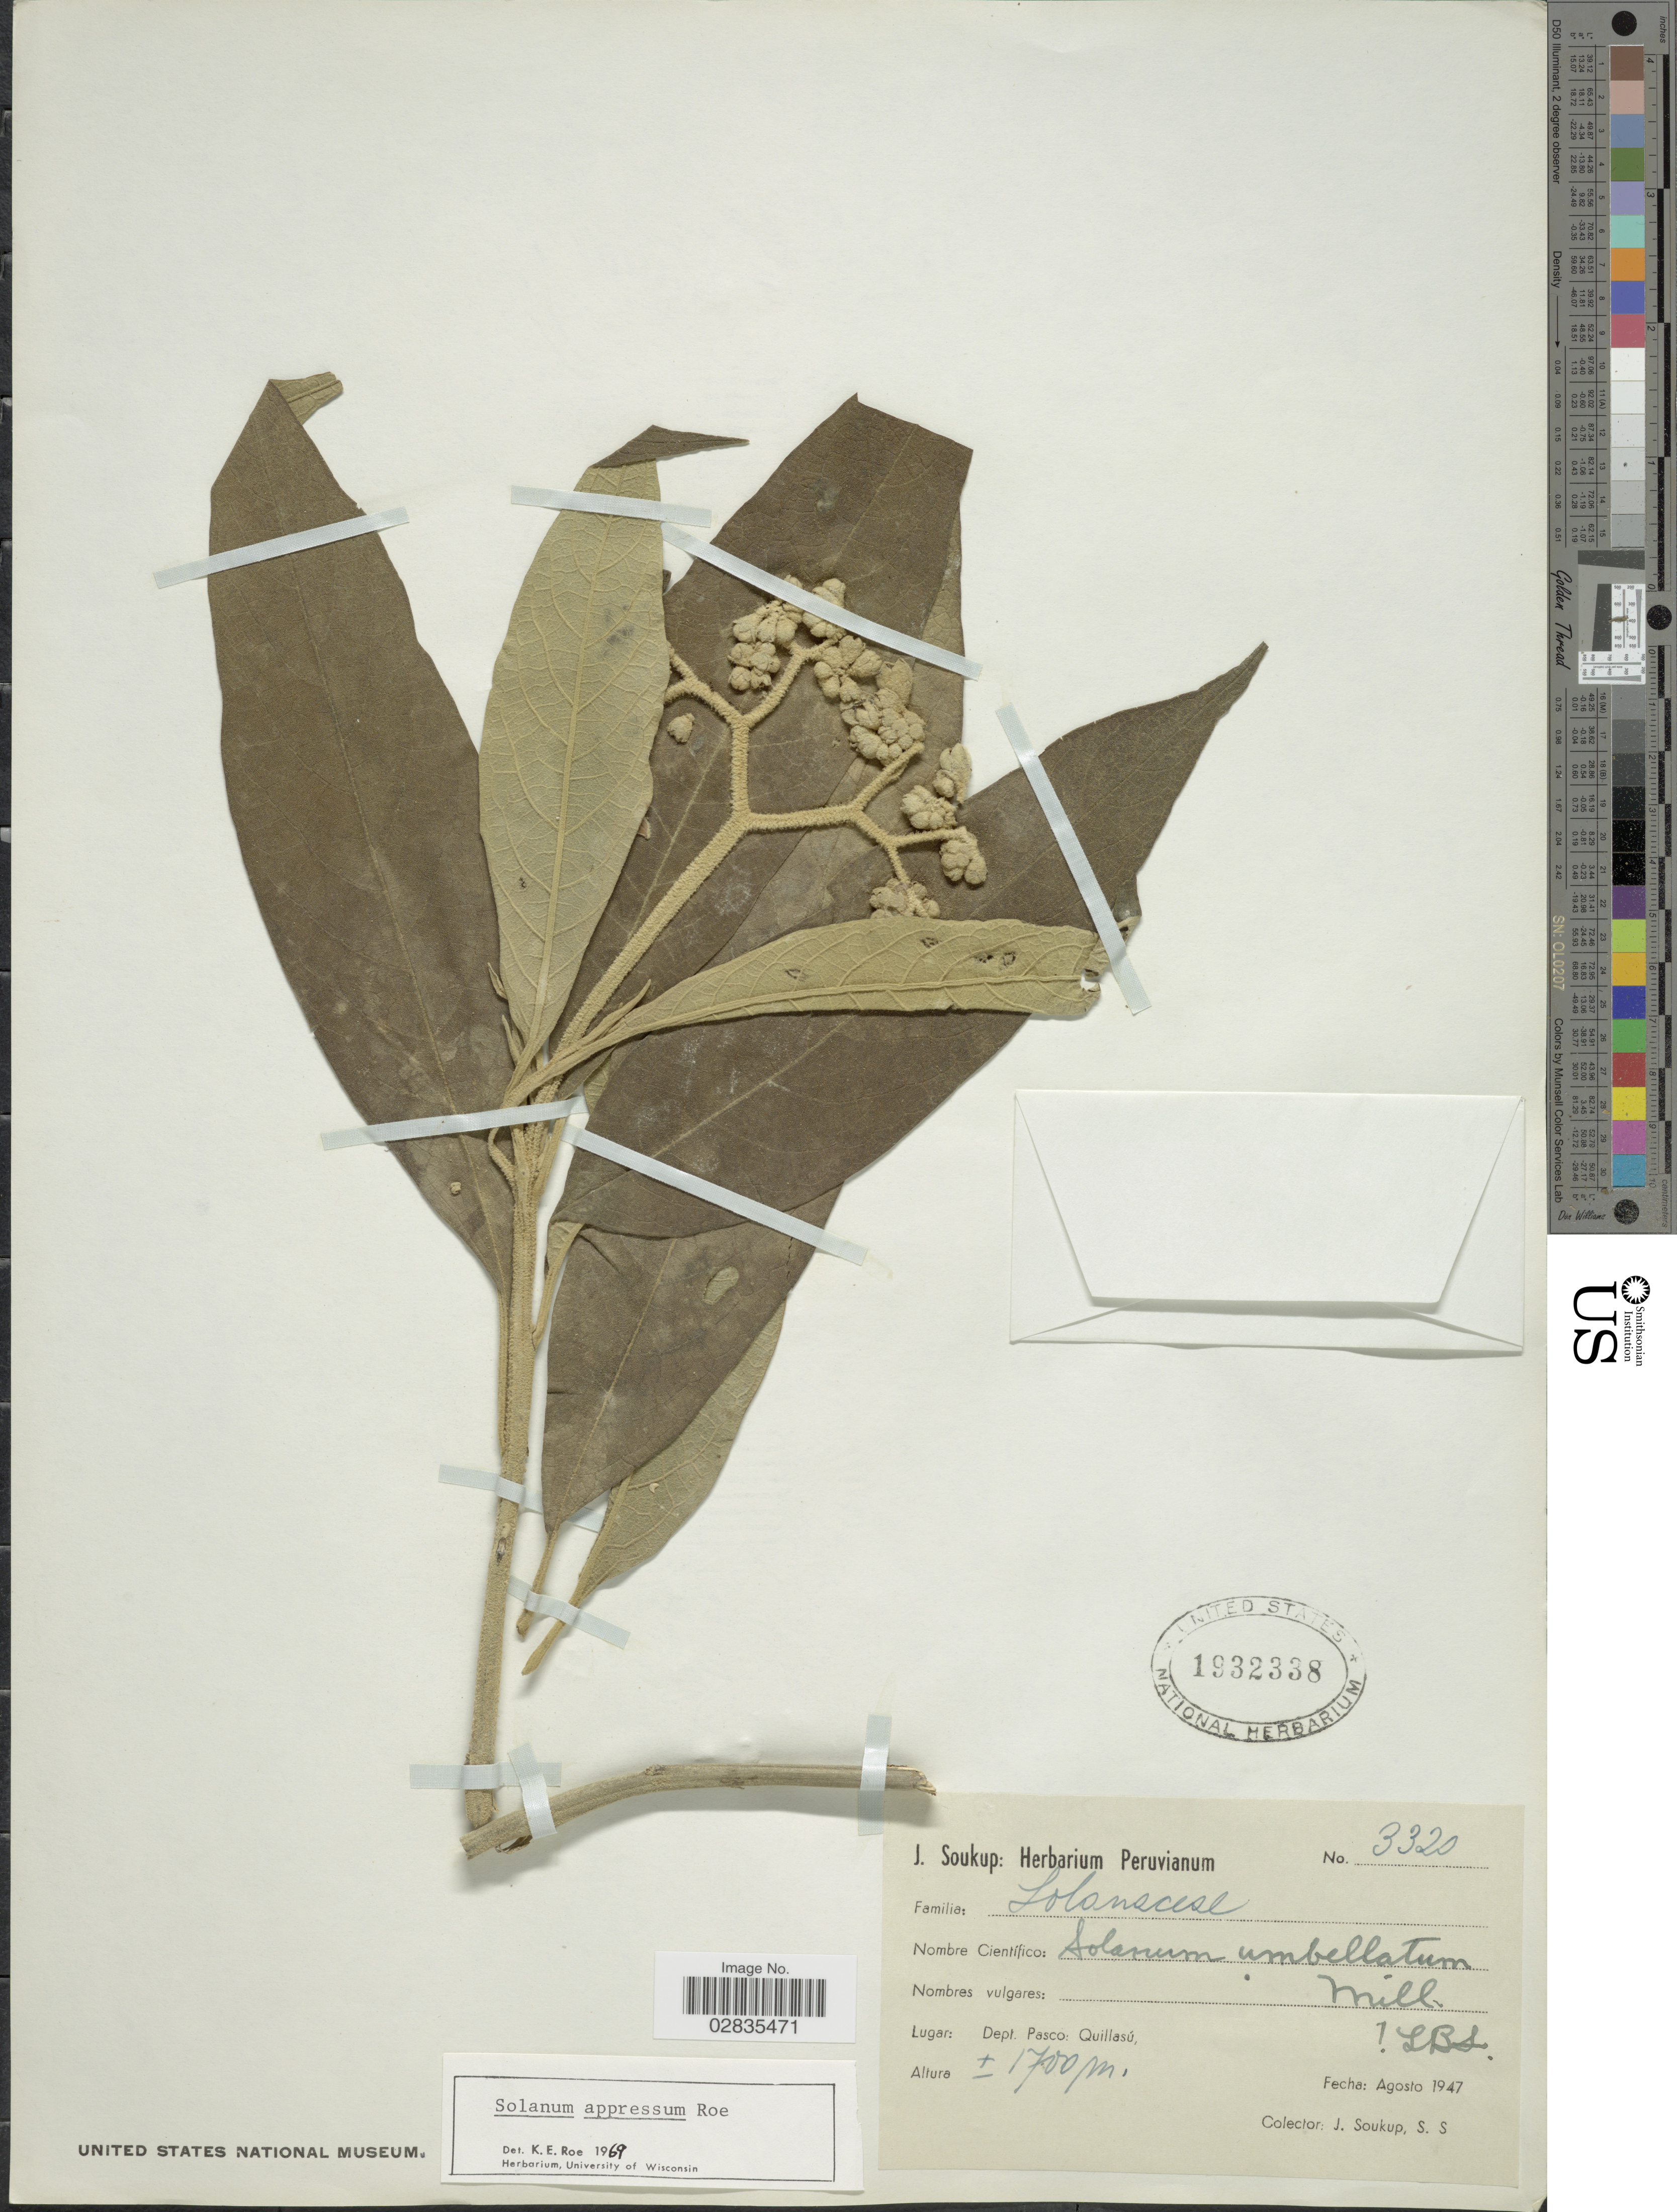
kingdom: Plantae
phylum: Tracheophyta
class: Magnoliopsida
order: Solanales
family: Solanaceae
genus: Solanum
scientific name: Solanum appressum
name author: K.E. Roe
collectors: J. Soukup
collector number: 3320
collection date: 1947-08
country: Peru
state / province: Pasco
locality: Dept. Pasco: Quillasú.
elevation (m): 1700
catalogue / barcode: US 1932338